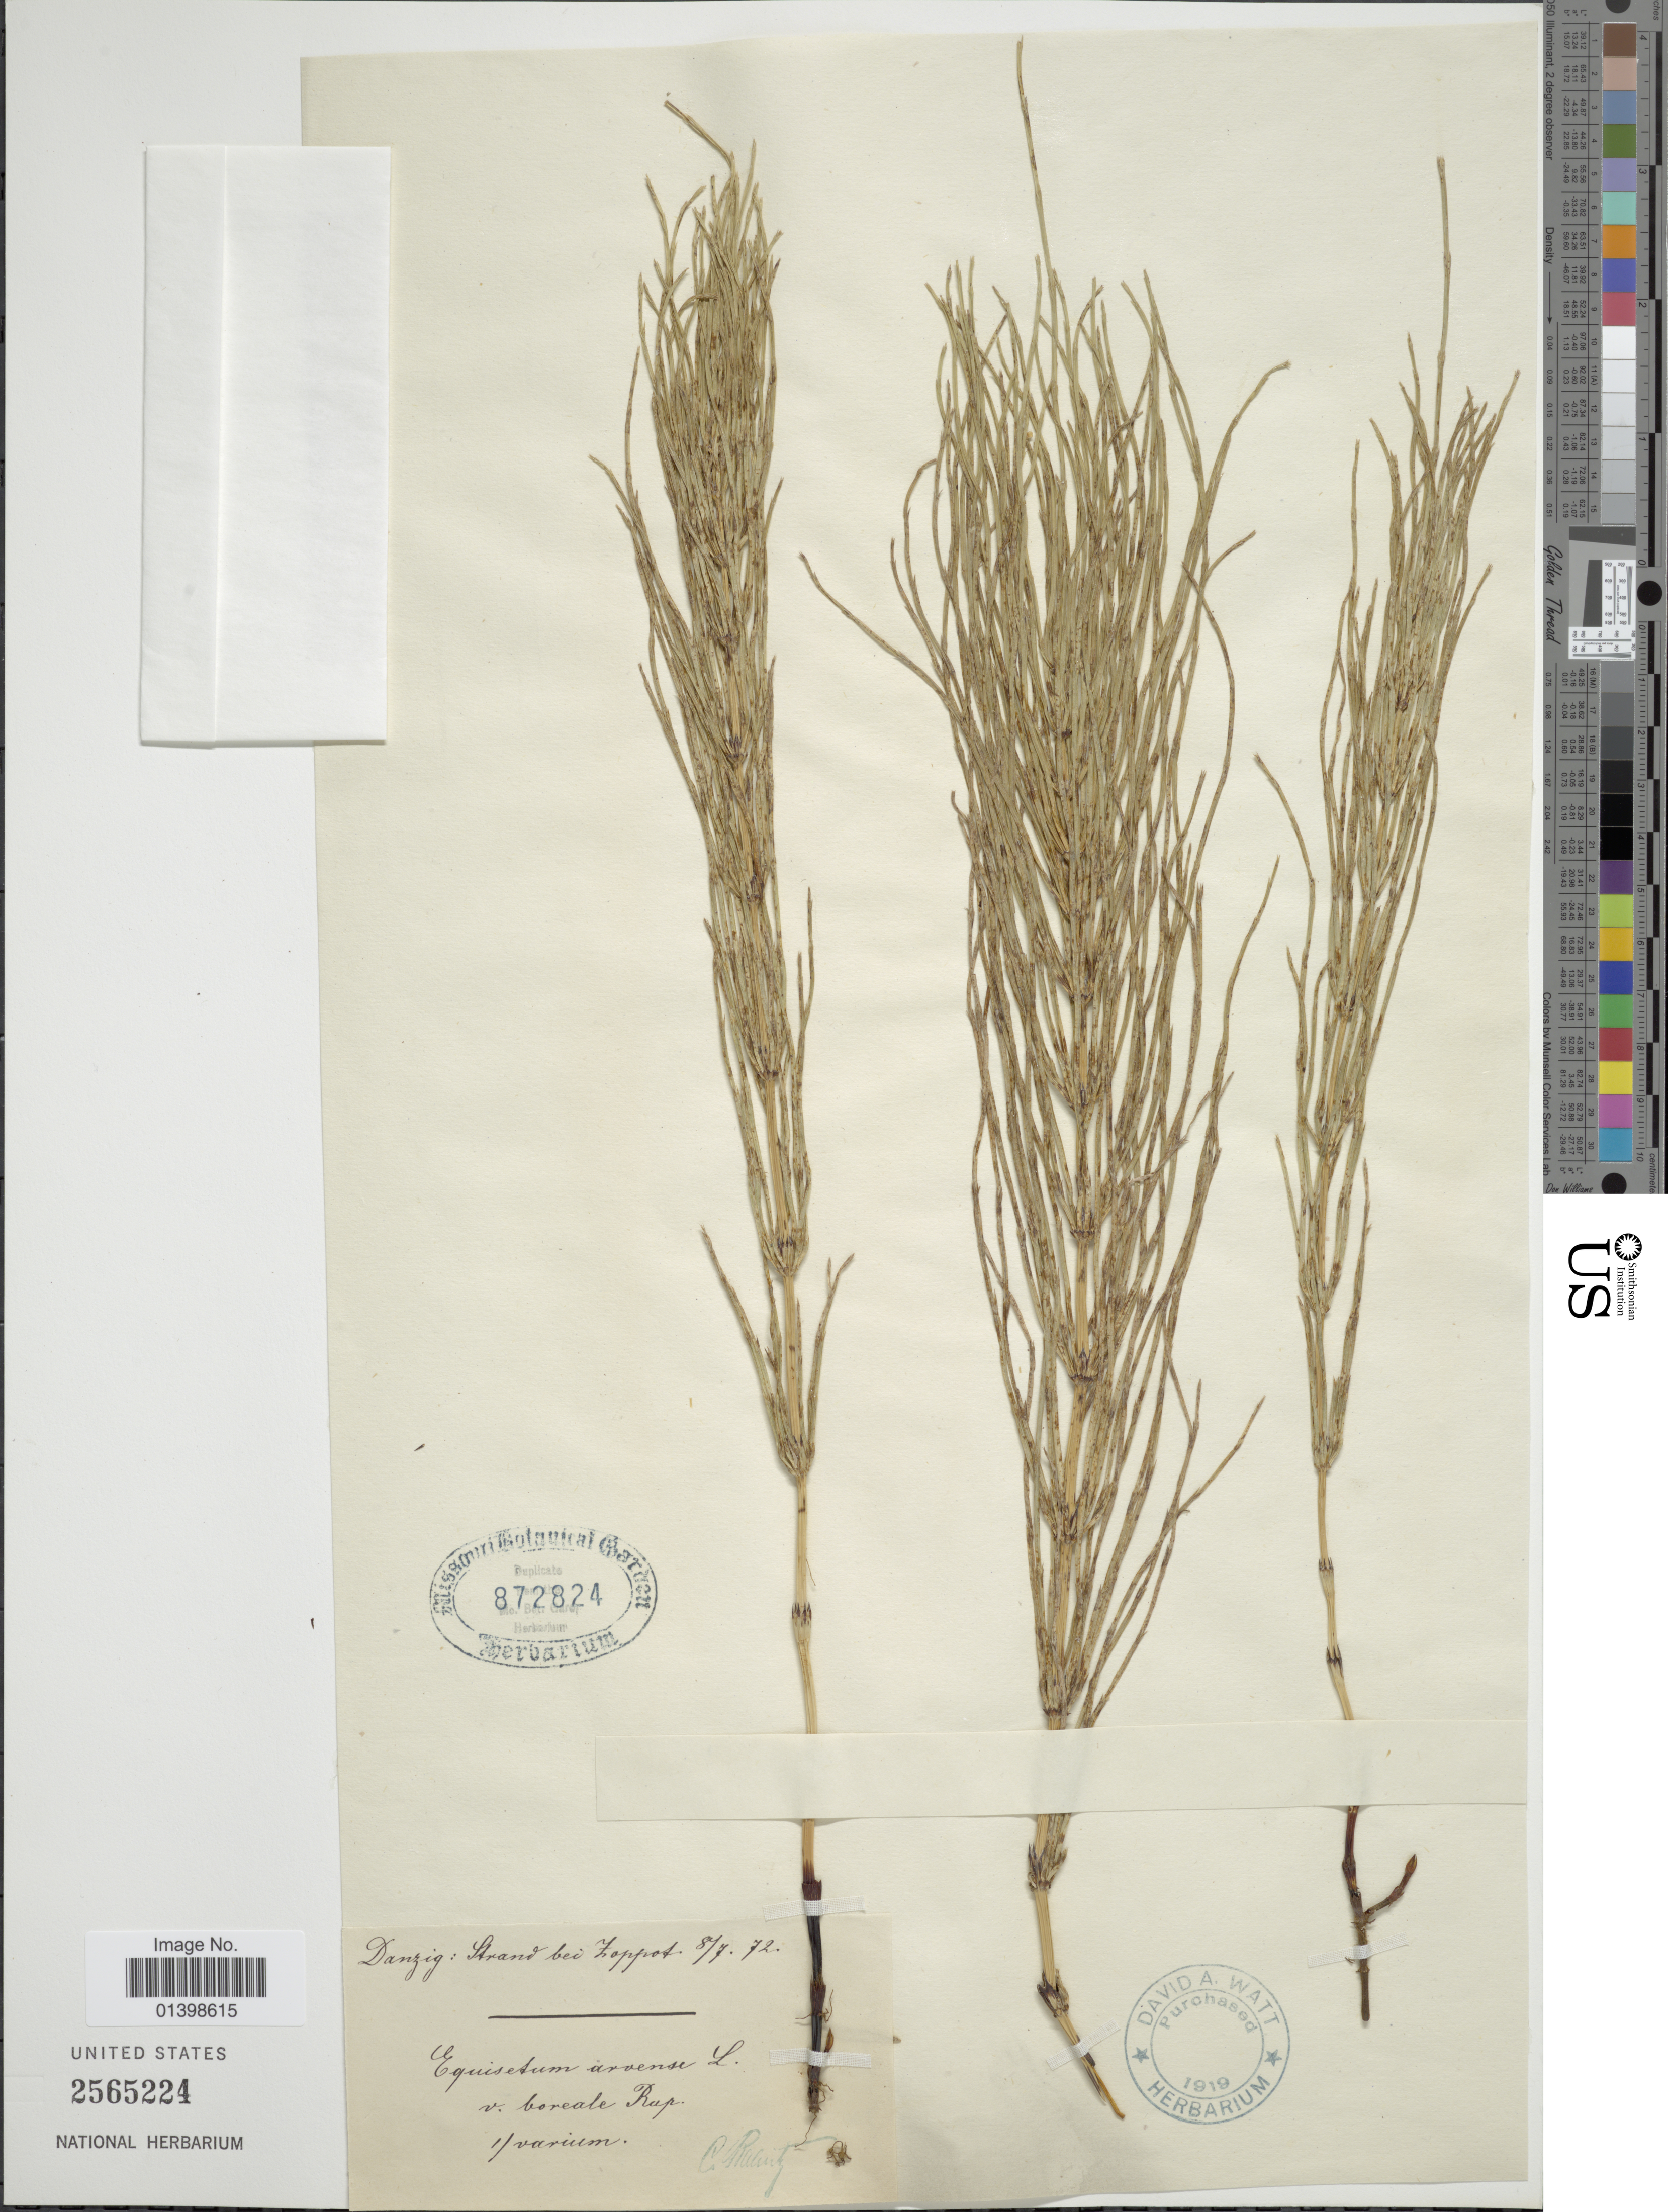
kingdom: Plantae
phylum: Tracheophyta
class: Polypodiopsida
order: Equisetales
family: Equisetaceae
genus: Equisetum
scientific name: Equisetum arvense var. boreale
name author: (Bong.) Rupr.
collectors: C. Ranitz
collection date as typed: Transcribed d/m/y: 8/7/72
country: Poland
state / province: Pomorskie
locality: Danzig: Strand bei Zeppot [interpreted]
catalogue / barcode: US 2565224